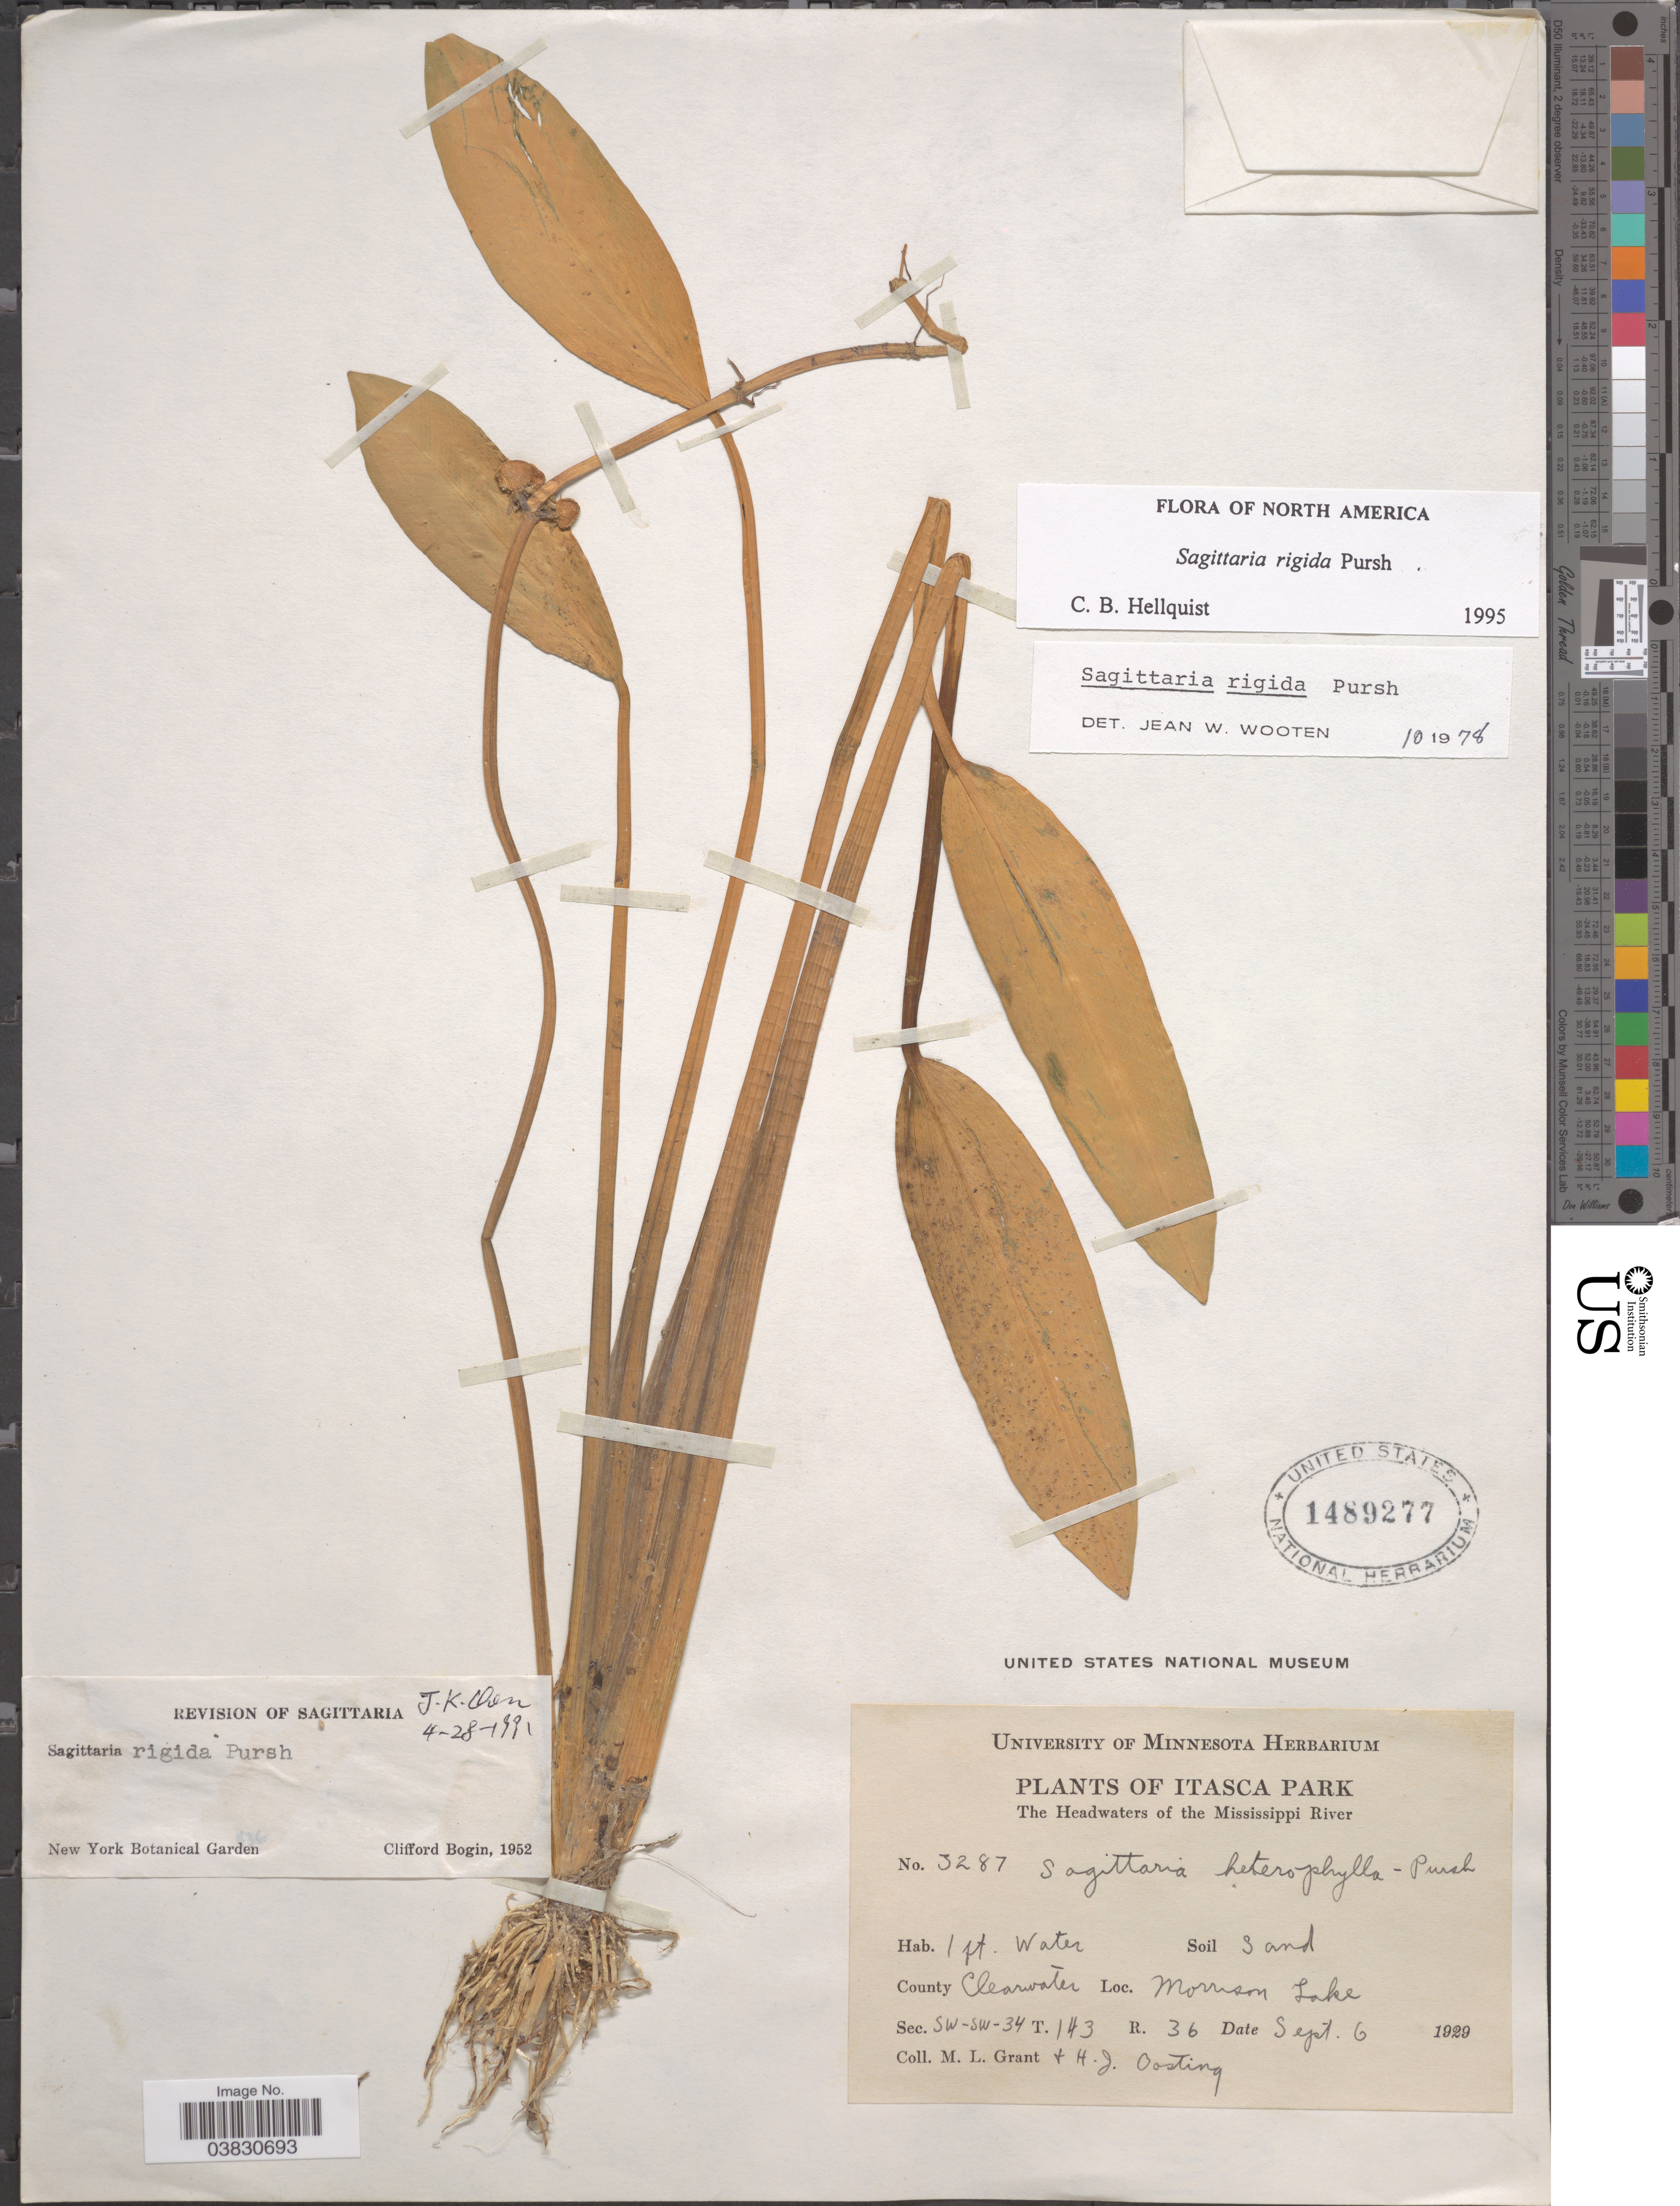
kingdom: Plantae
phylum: Tracheophyta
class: Liliopsida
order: Alismatales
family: Alismataceae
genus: Sagittaria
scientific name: Sagittaria rigida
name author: Pursh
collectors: M. L. Grant & H. Oosting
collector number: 3287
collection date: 1929-09-06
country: United States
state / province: Minnesota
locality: Itasca Park. The Headwaters of the Mississippi River. County Clearwater. Morrison Lake. Sec. SW-SW-34 T. 143 R. 36.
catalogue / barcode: US 1489277